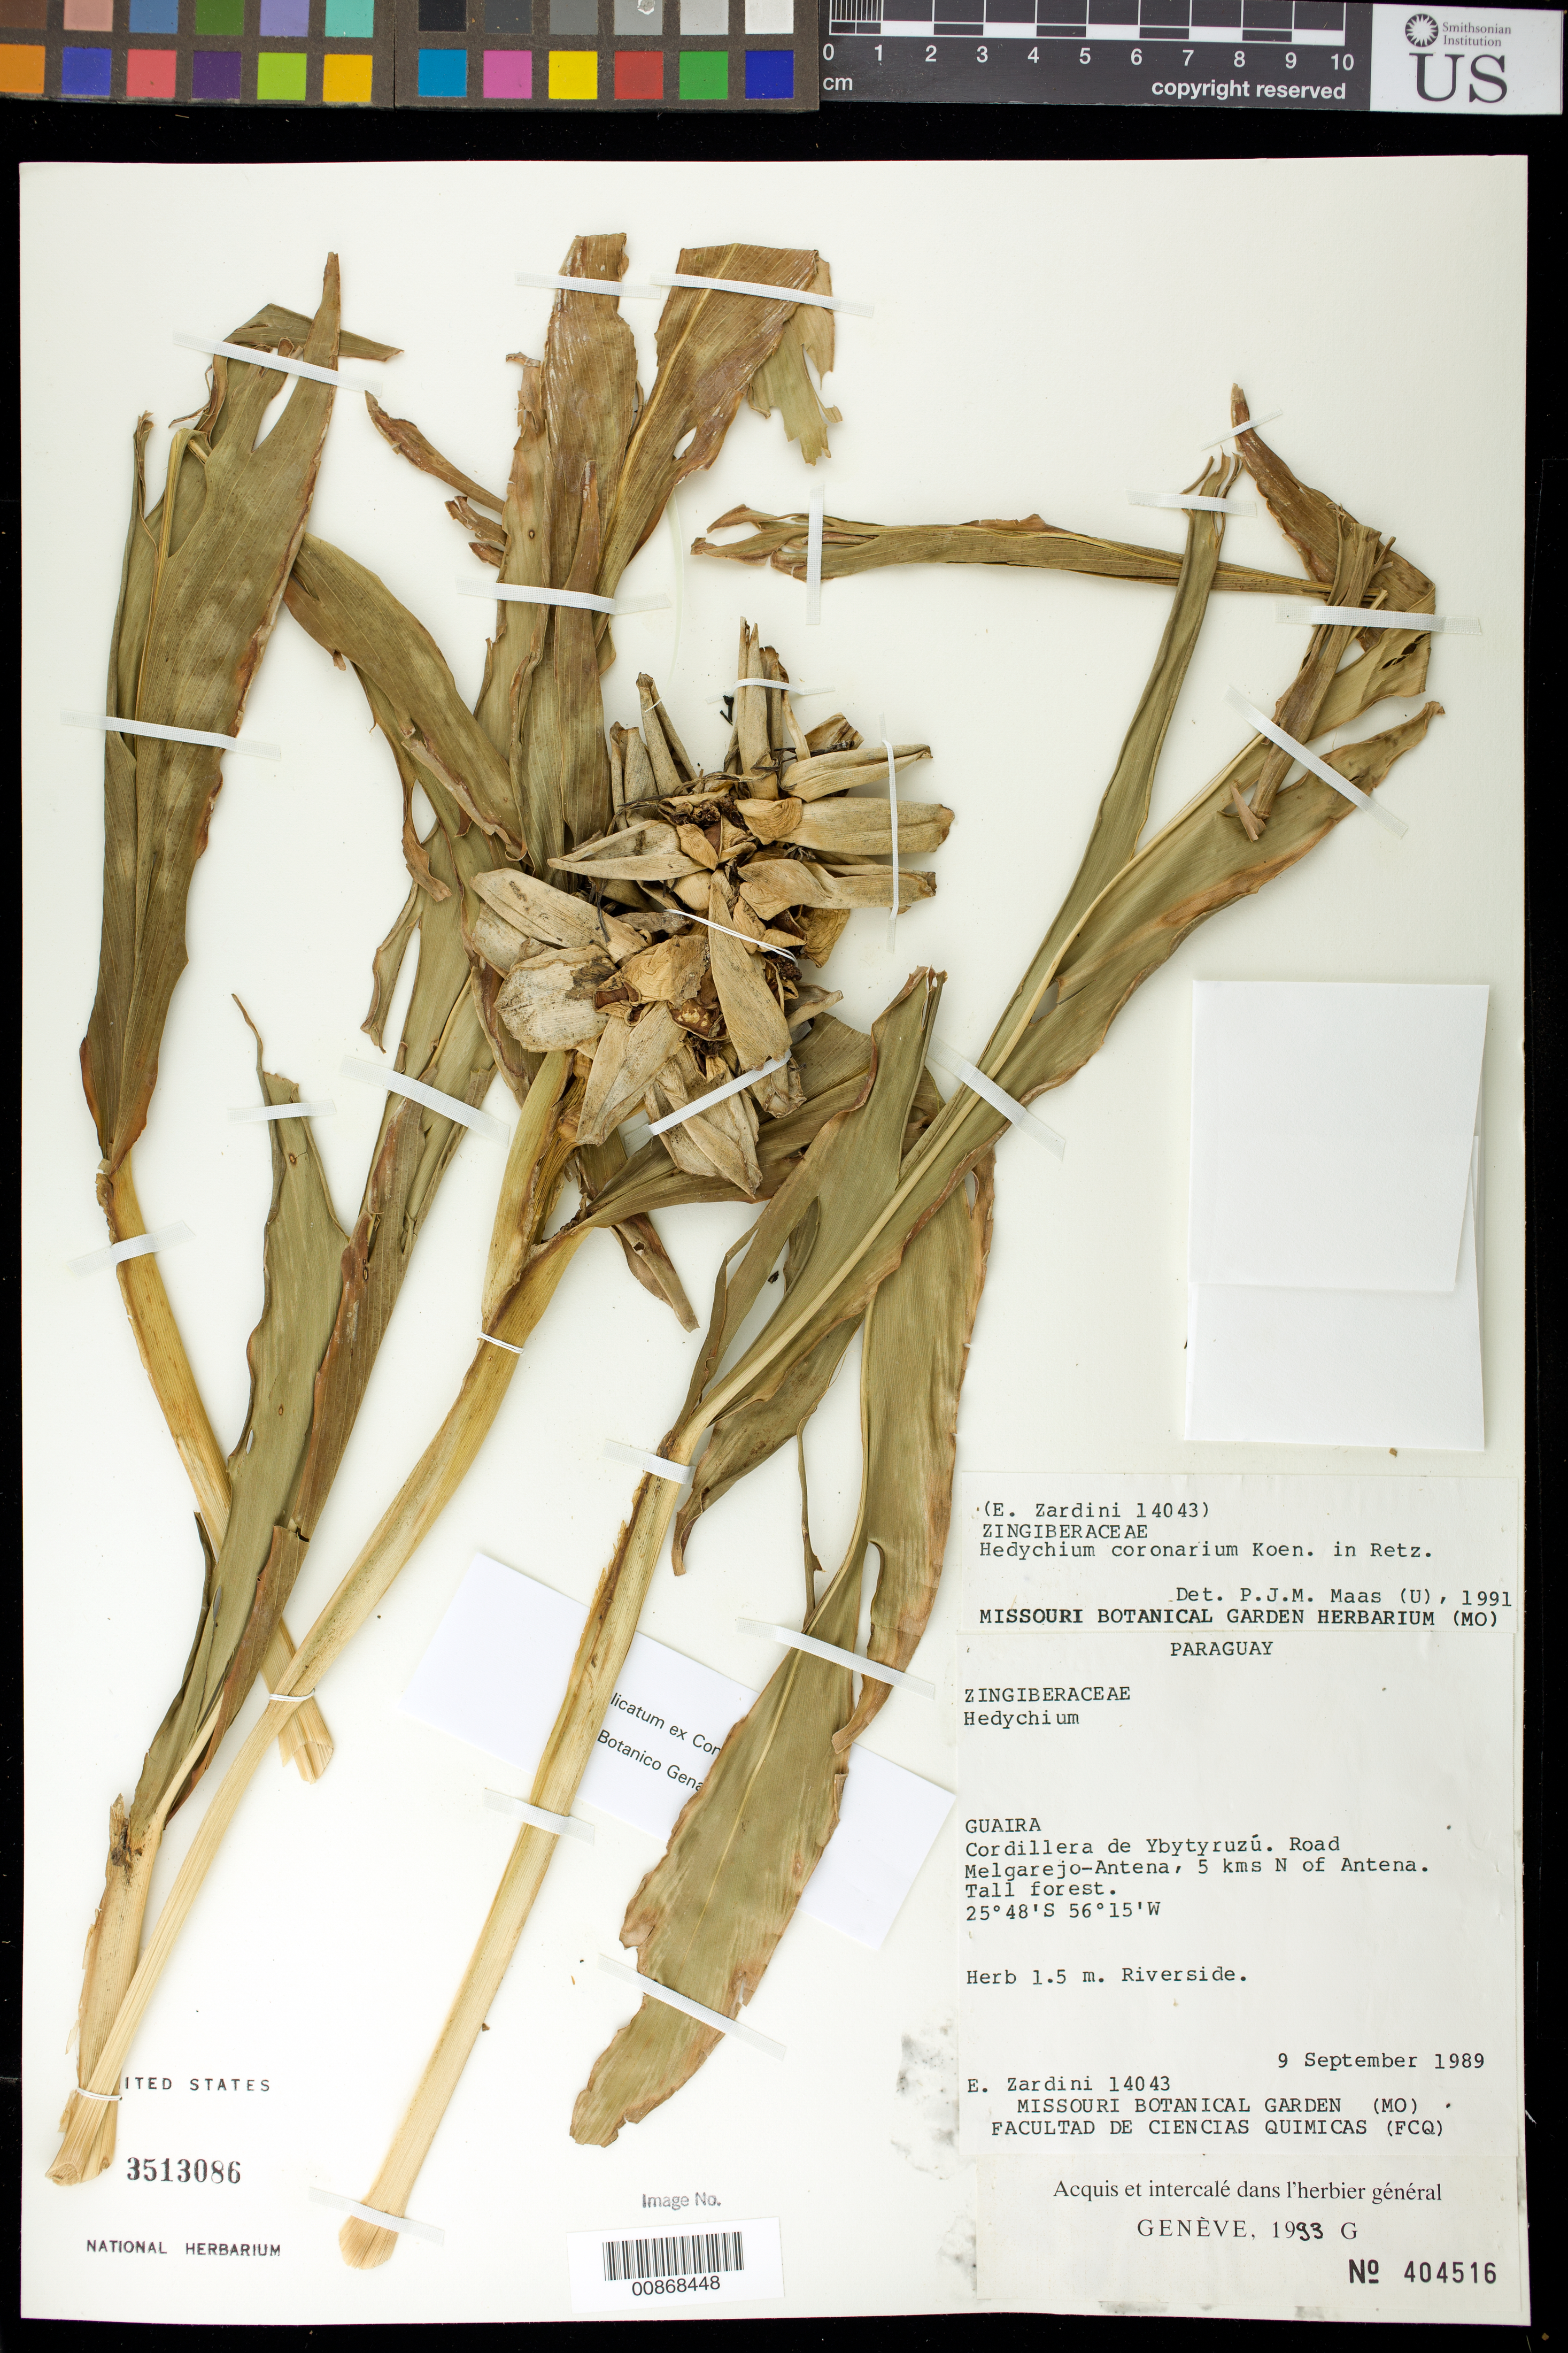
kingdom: Plantae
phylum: Tracheophyta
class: Liliopsida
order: Zingiberales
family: Zingiberaceae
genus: Hedychium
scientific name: Hedychium coronarium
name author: J. Koenig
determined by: Maas, Paul J. M.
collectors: E. M. Zardini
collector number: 14043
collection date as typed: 09 Sep 1989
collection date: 1989-09-09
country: Paraguay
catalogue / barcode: US 3513086